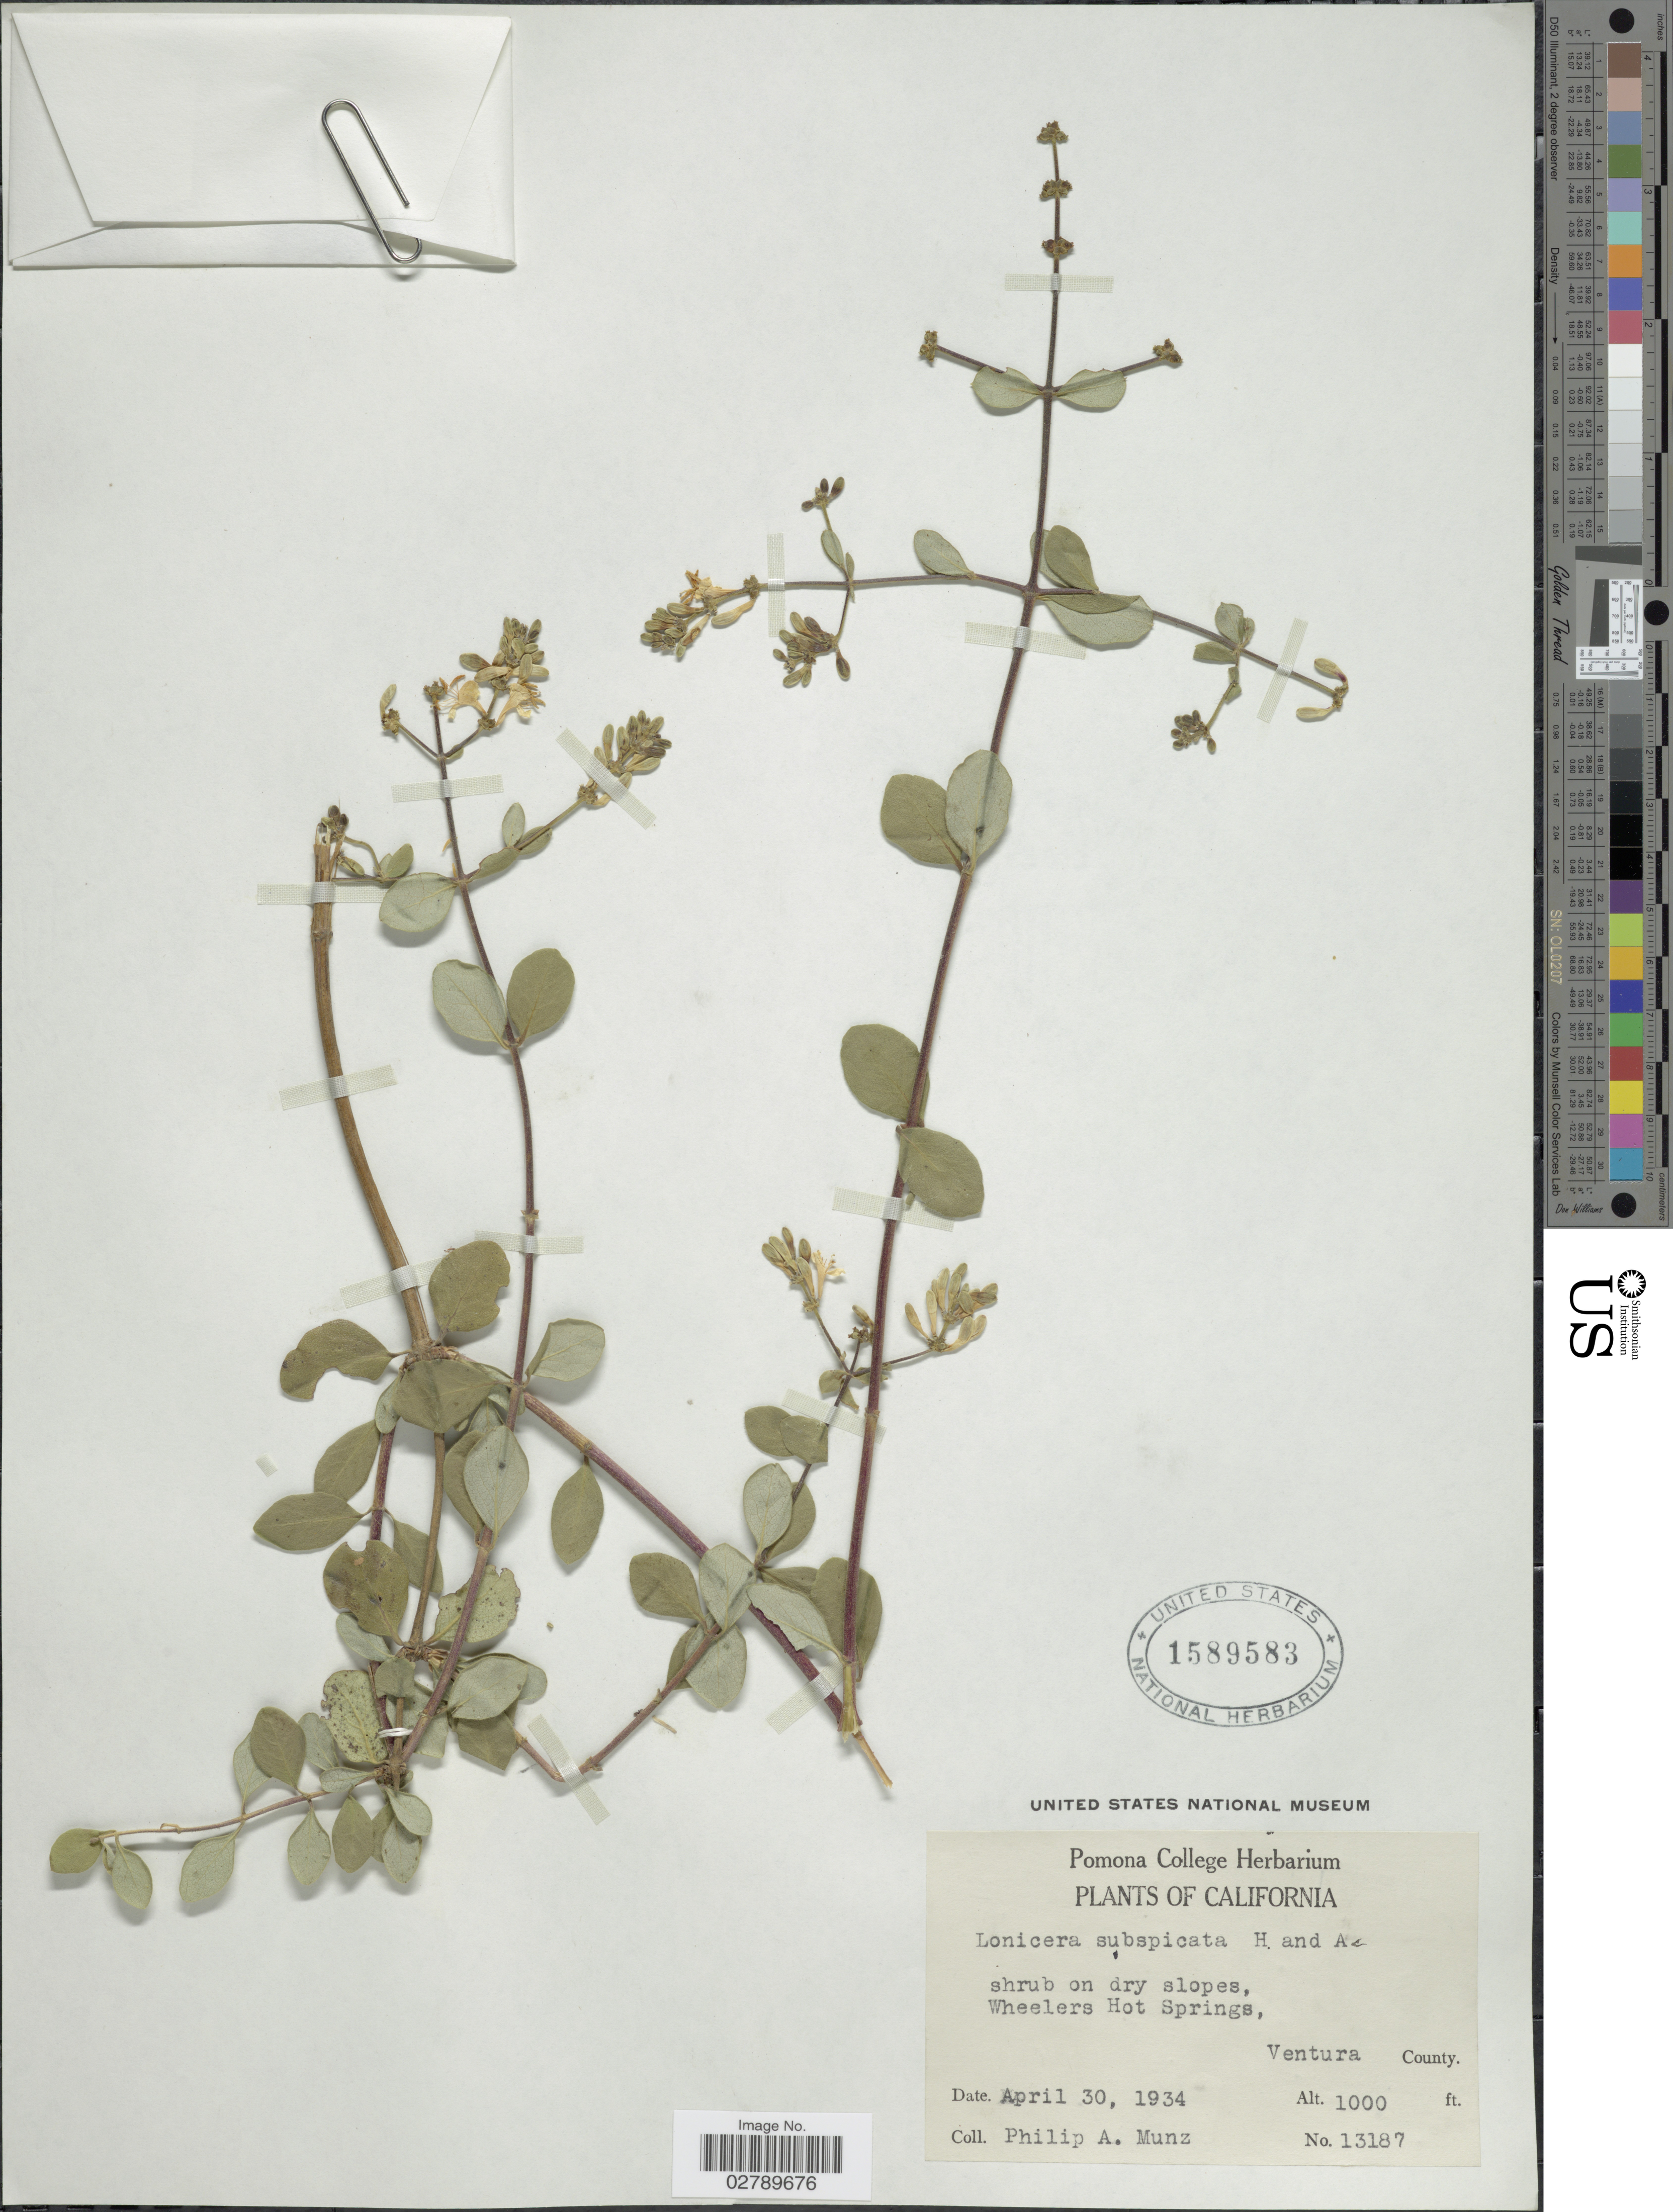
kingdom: Plantae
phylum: Tracheophyta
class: Magnoliopsida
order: Dipsacales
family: Caprifoliaceae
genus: Lonicera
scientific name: Lonicera johnstonii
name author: (D.D. Keck) McMinn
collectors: P. A. Munz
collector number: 13187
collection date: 1934-04-30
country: United States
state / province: California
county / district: Ventura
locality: Wheelers Hot Springs, Ventura County.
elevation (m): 305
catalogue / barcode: US 1589583